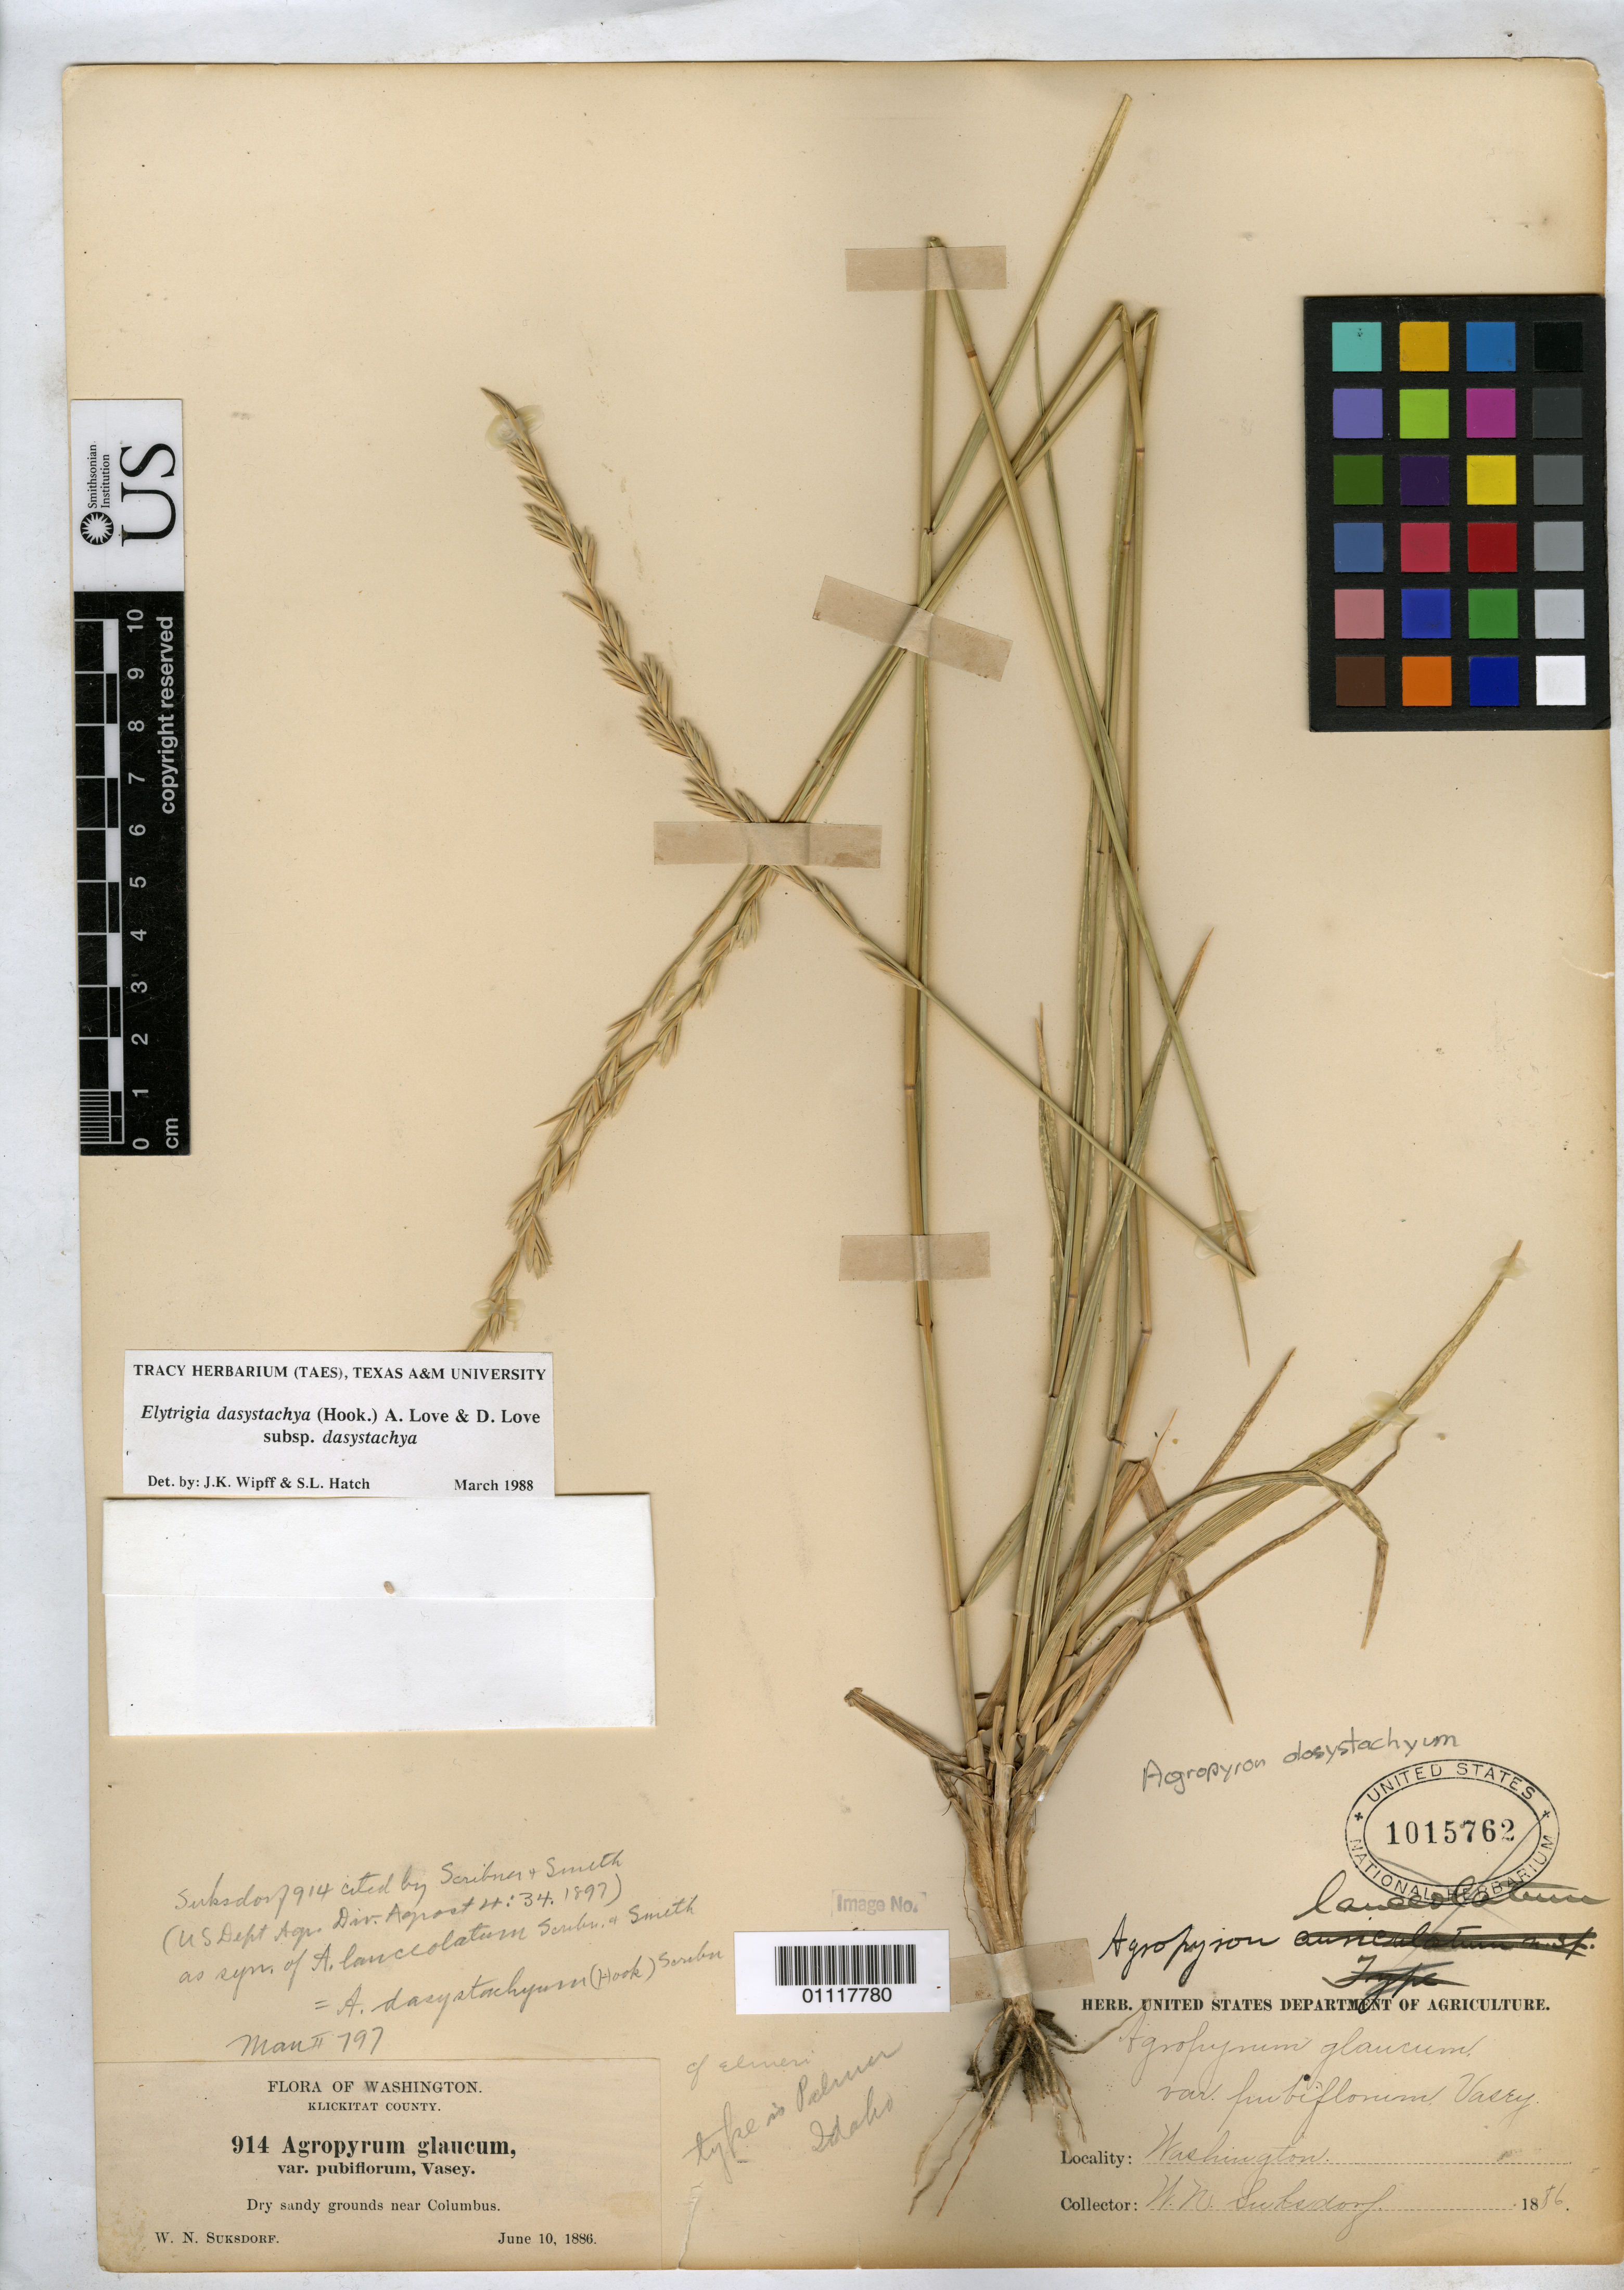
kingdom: Plantae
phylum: Tracheophyta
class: Liliopsida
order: Poales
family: Poaceae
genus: Agropyron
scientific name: Agropyron lanceolatum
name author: Scribn. & J.G. Sm.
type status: Syntype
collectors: W. N. Suksdorf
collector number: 914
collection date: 1886-06-10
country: United States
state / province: Washington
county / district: Klickitat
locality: near Columbus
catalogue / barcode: US 1015762